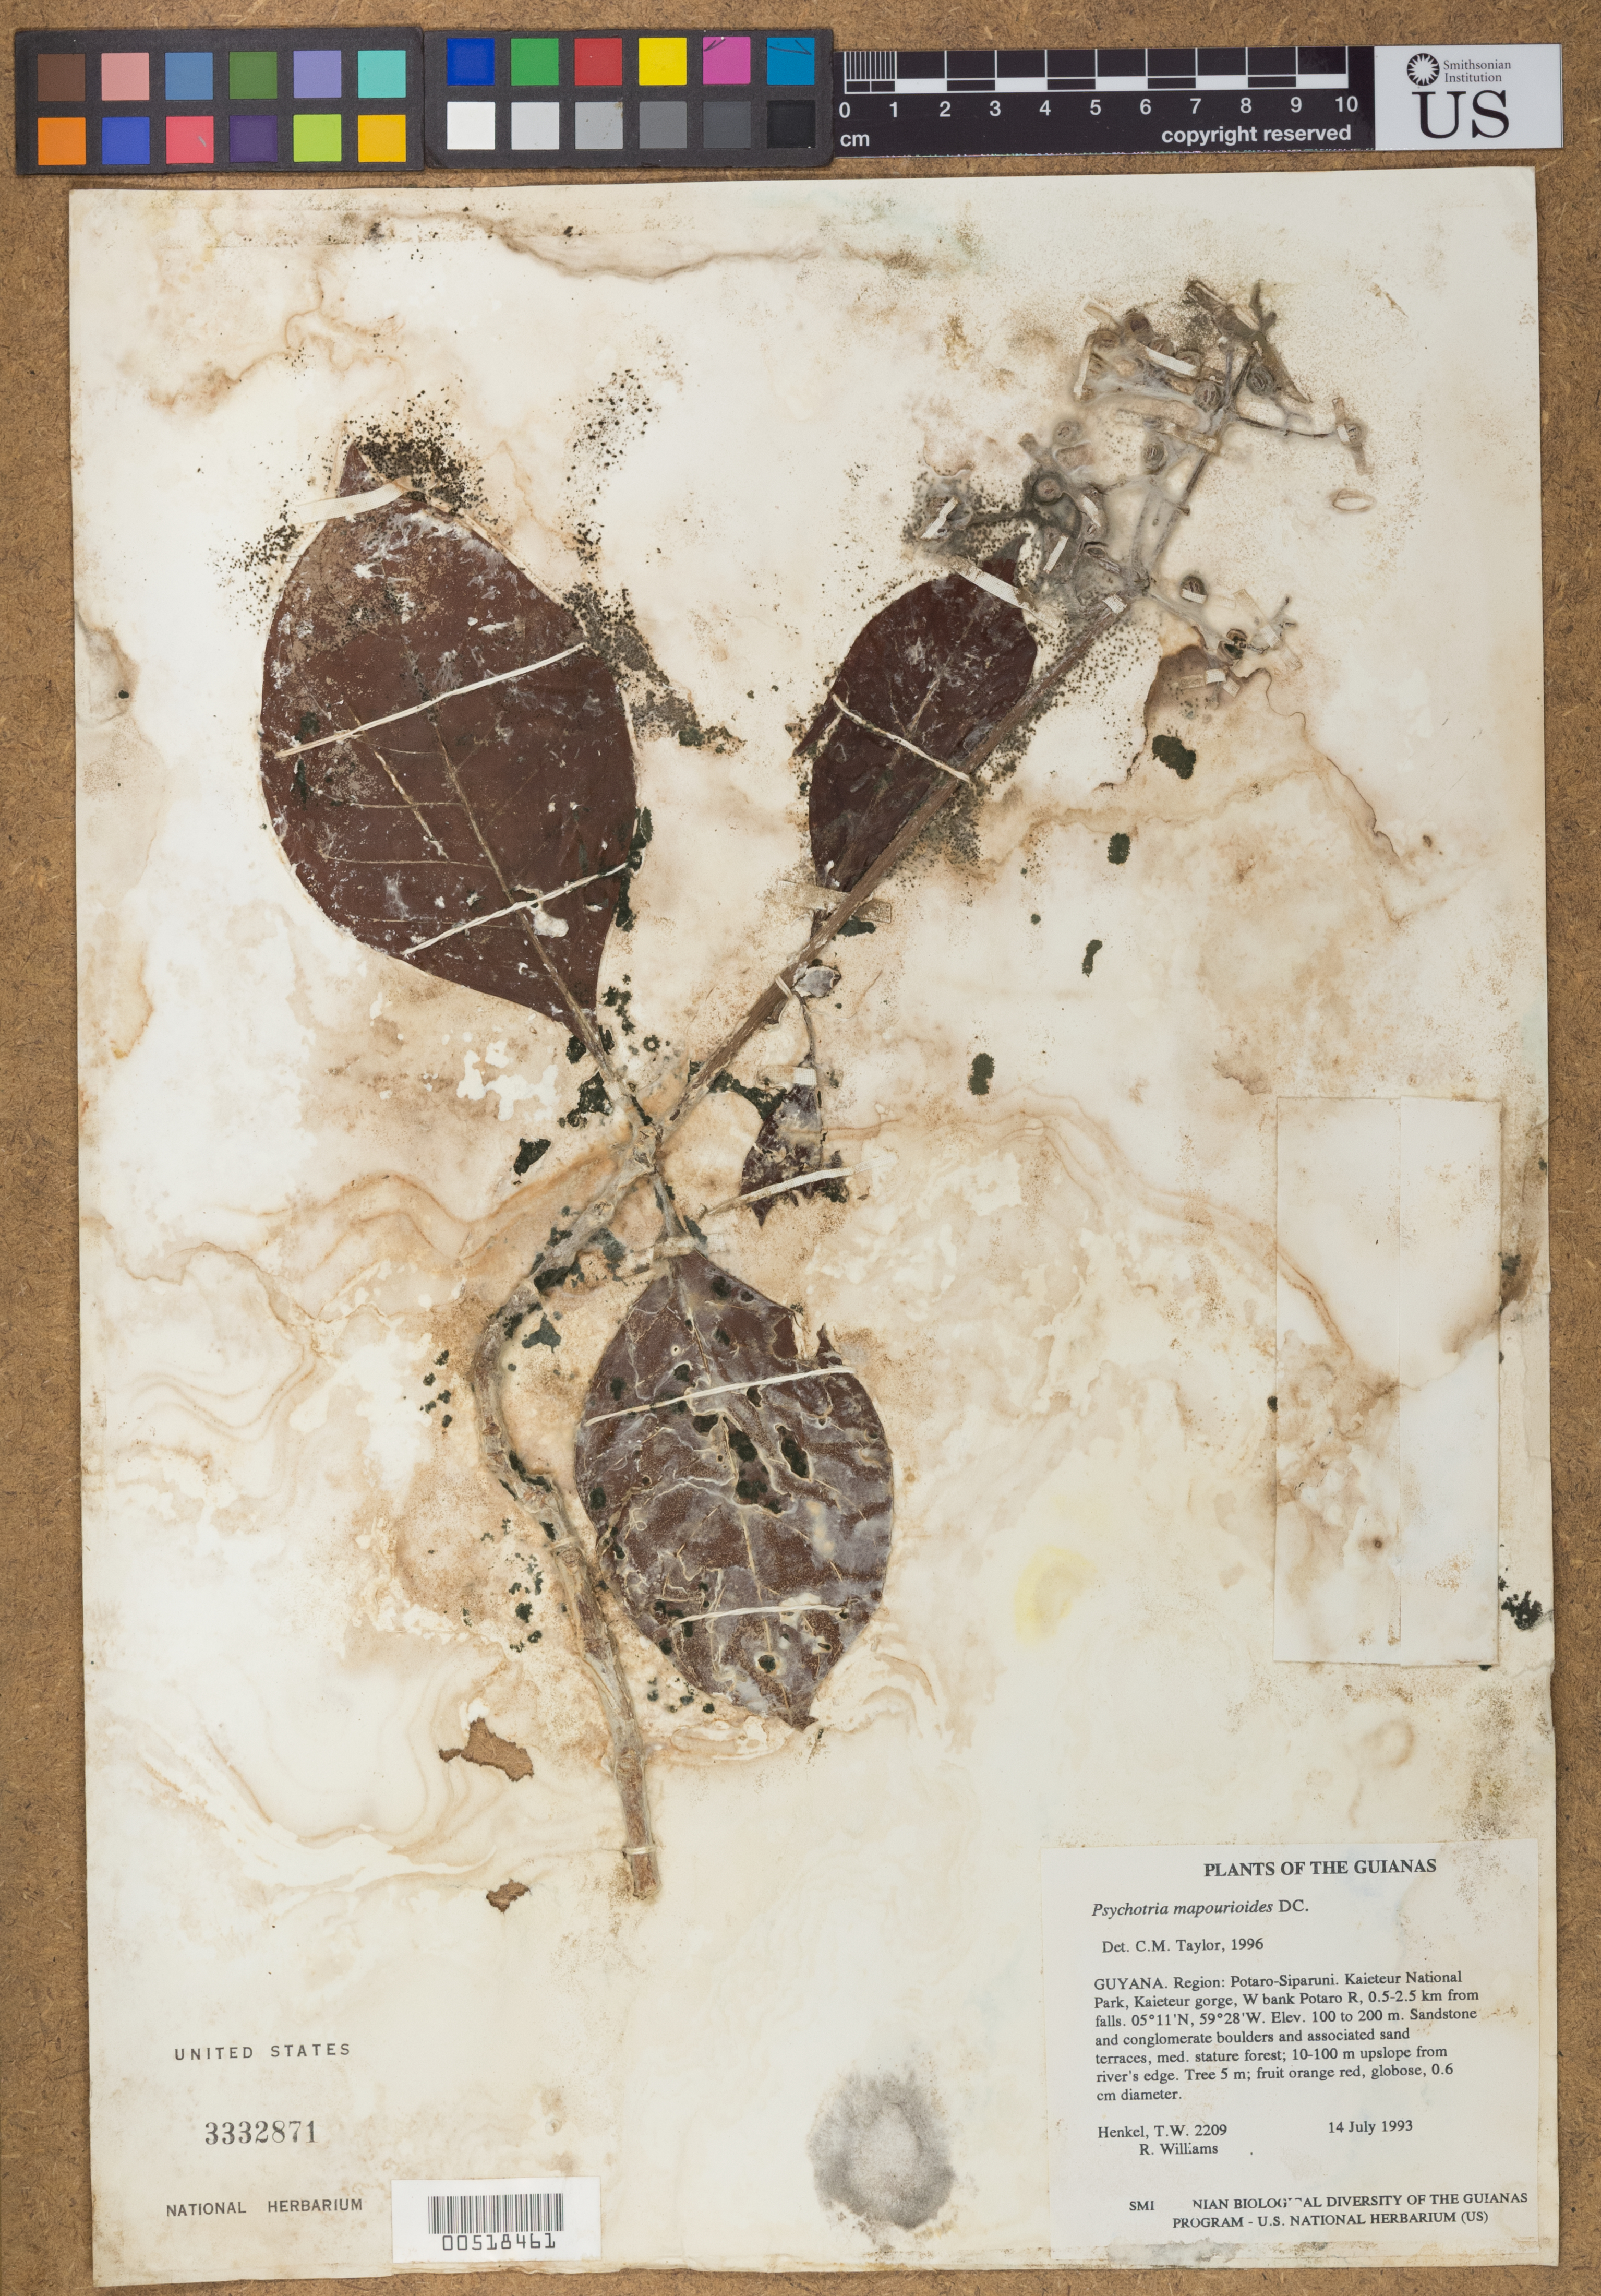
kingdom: Plantae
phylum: Tracheophyta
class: Magnoliopsida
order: Gentianales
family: Rubiaceae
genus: Psychotria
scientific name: Psychotria mapourioides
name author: DC.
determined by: Taylor, Charlotte M.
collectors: T. Henkel & R. Williams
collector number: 2209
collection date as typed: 14 July 1993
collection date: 1993-07-14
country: Guyana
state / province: Potaro-Siparuni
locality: Kaieteur National Park, Kaieteur gorge, W bank Potaro R, 0.5-2.5 km from falls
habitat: Sandstone and conglomerate boulders and associated sand terraces, med. stature forest; 10-100 m upslope from river's edge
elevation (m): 100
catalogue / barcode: US 3332871